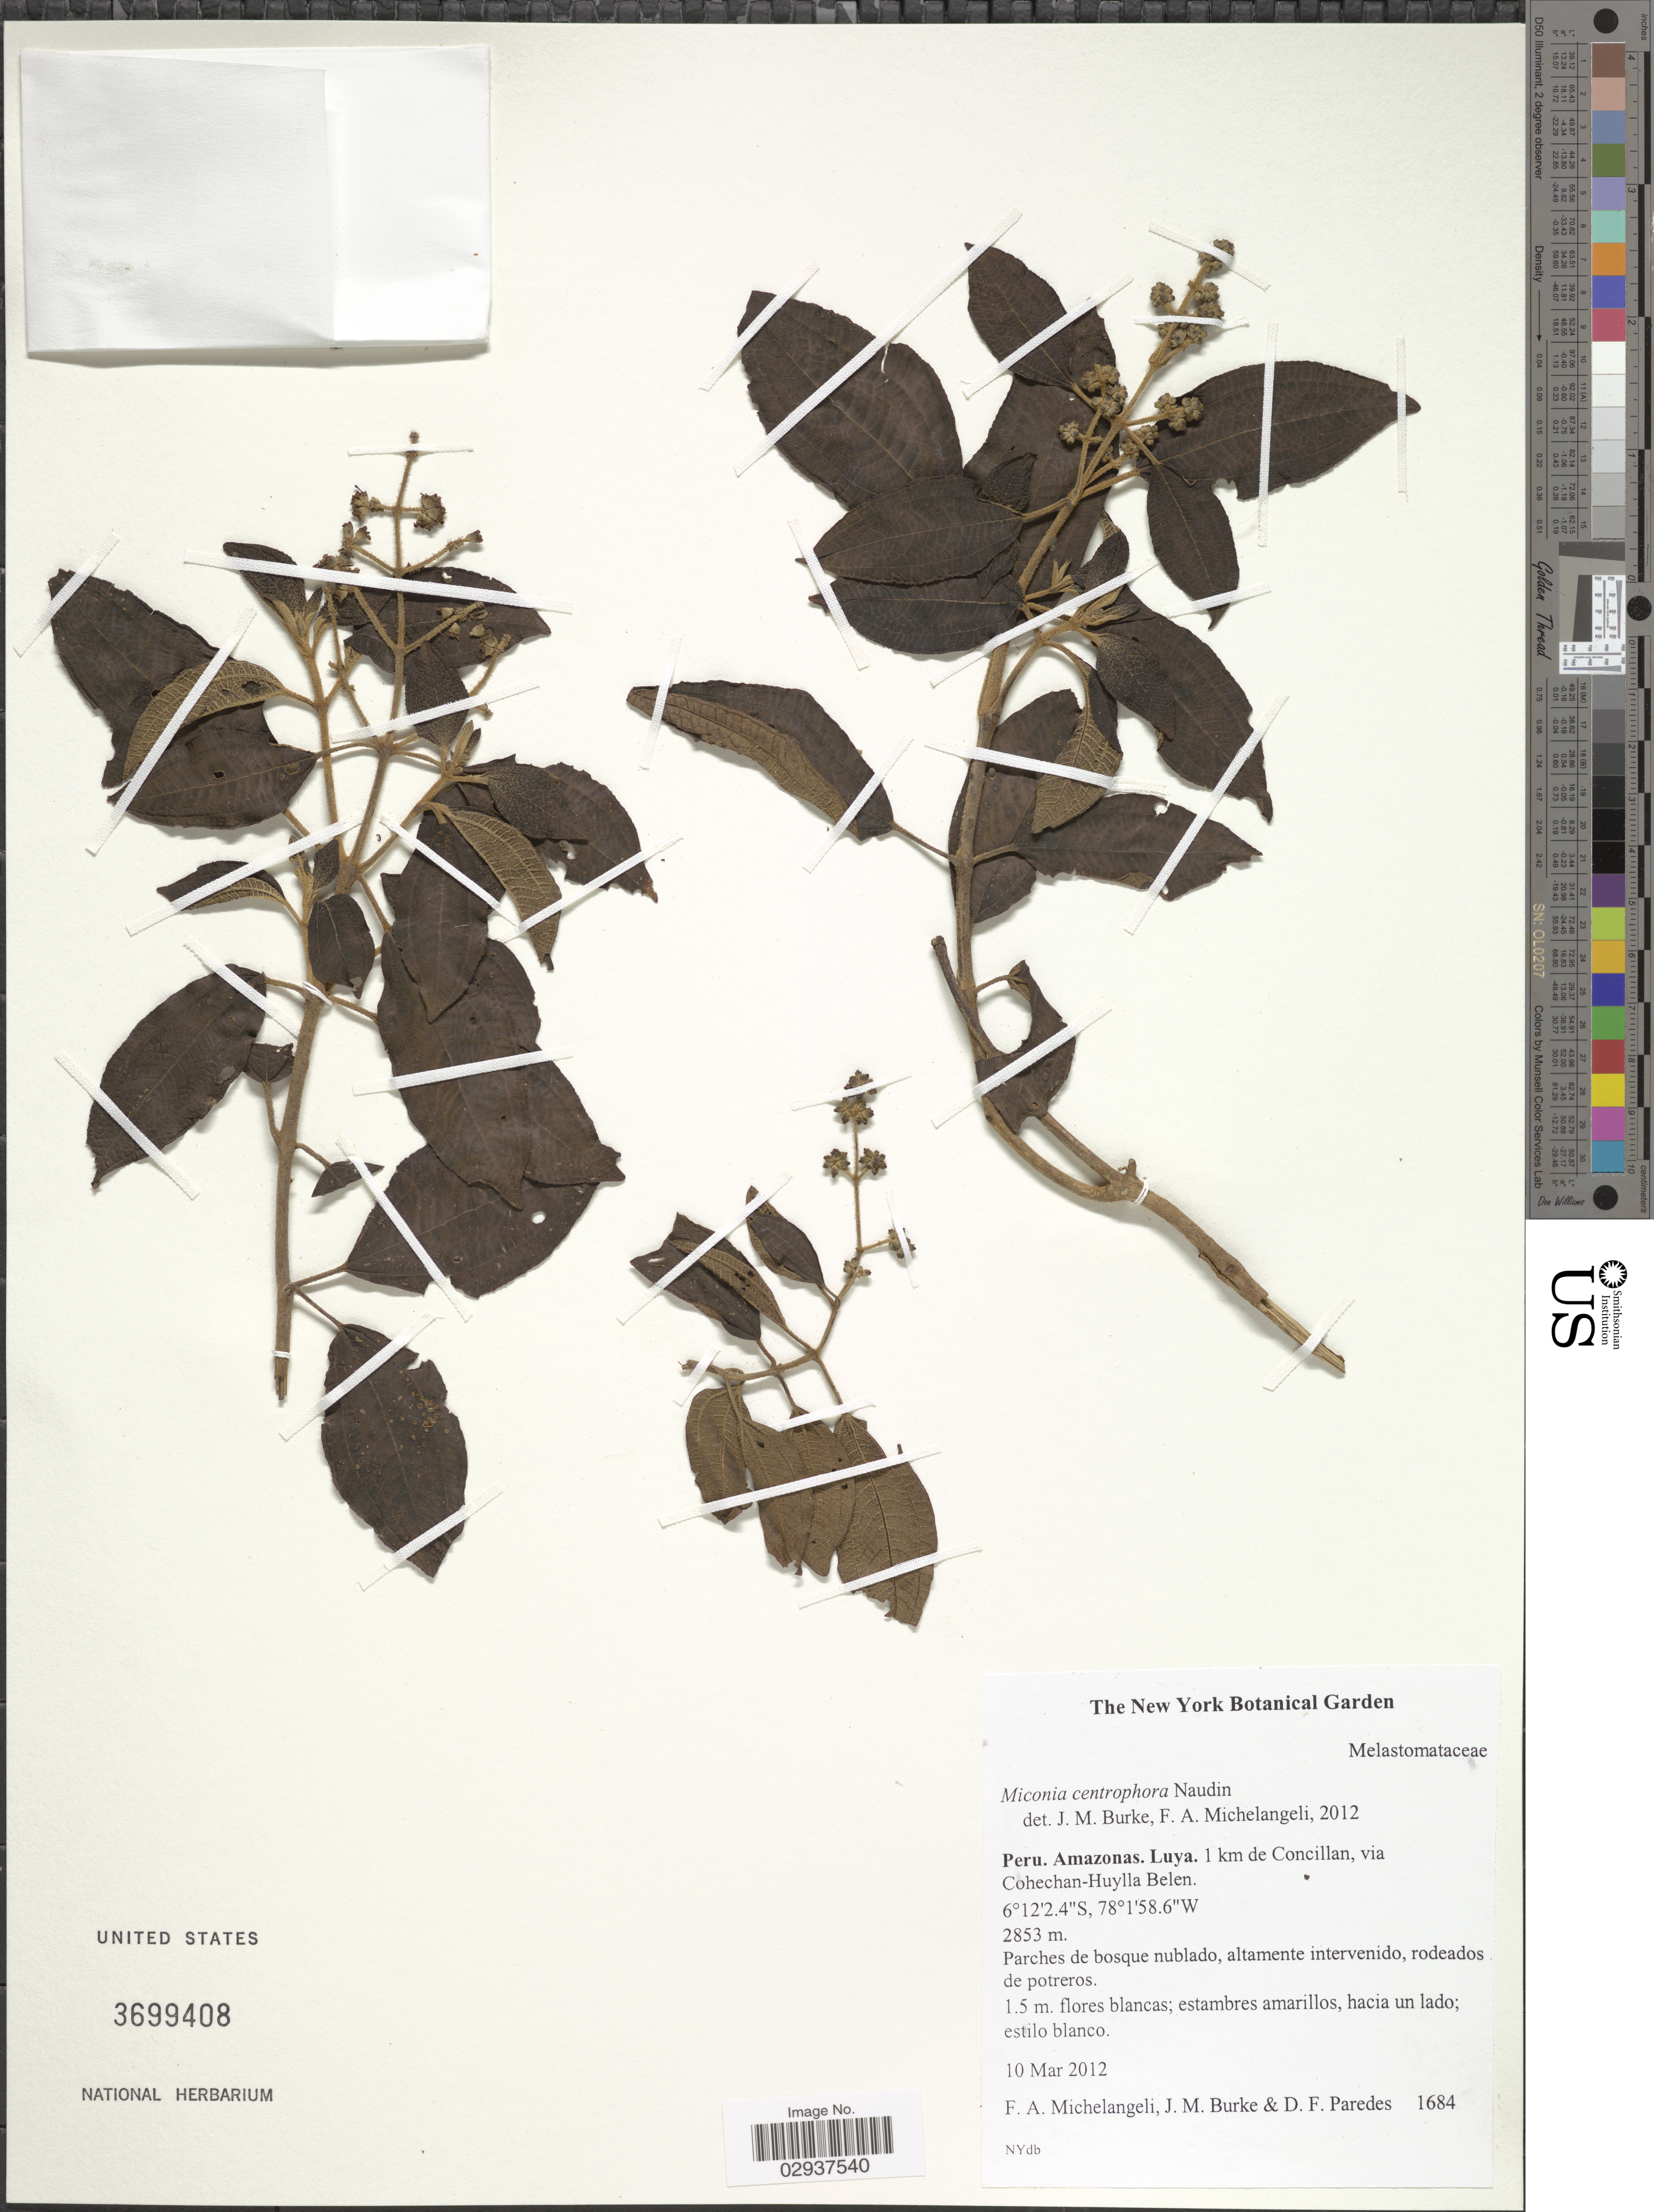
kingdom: Plantae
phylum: Tracheophyta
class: Magnoliopsida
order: Myrtales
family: Melastomataceae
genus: Miconia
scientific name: Miconia centrophora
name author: Naudin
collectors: F. A. Michelangeli, Jac. M. Burke & D. Paredes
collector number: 1684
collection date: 2012-03-10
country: Peru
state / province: Amazonas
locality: Luya. 1 km de Concillan, via Cohechan-Huylla Belen.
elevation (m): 2853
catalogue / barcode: US 2699408